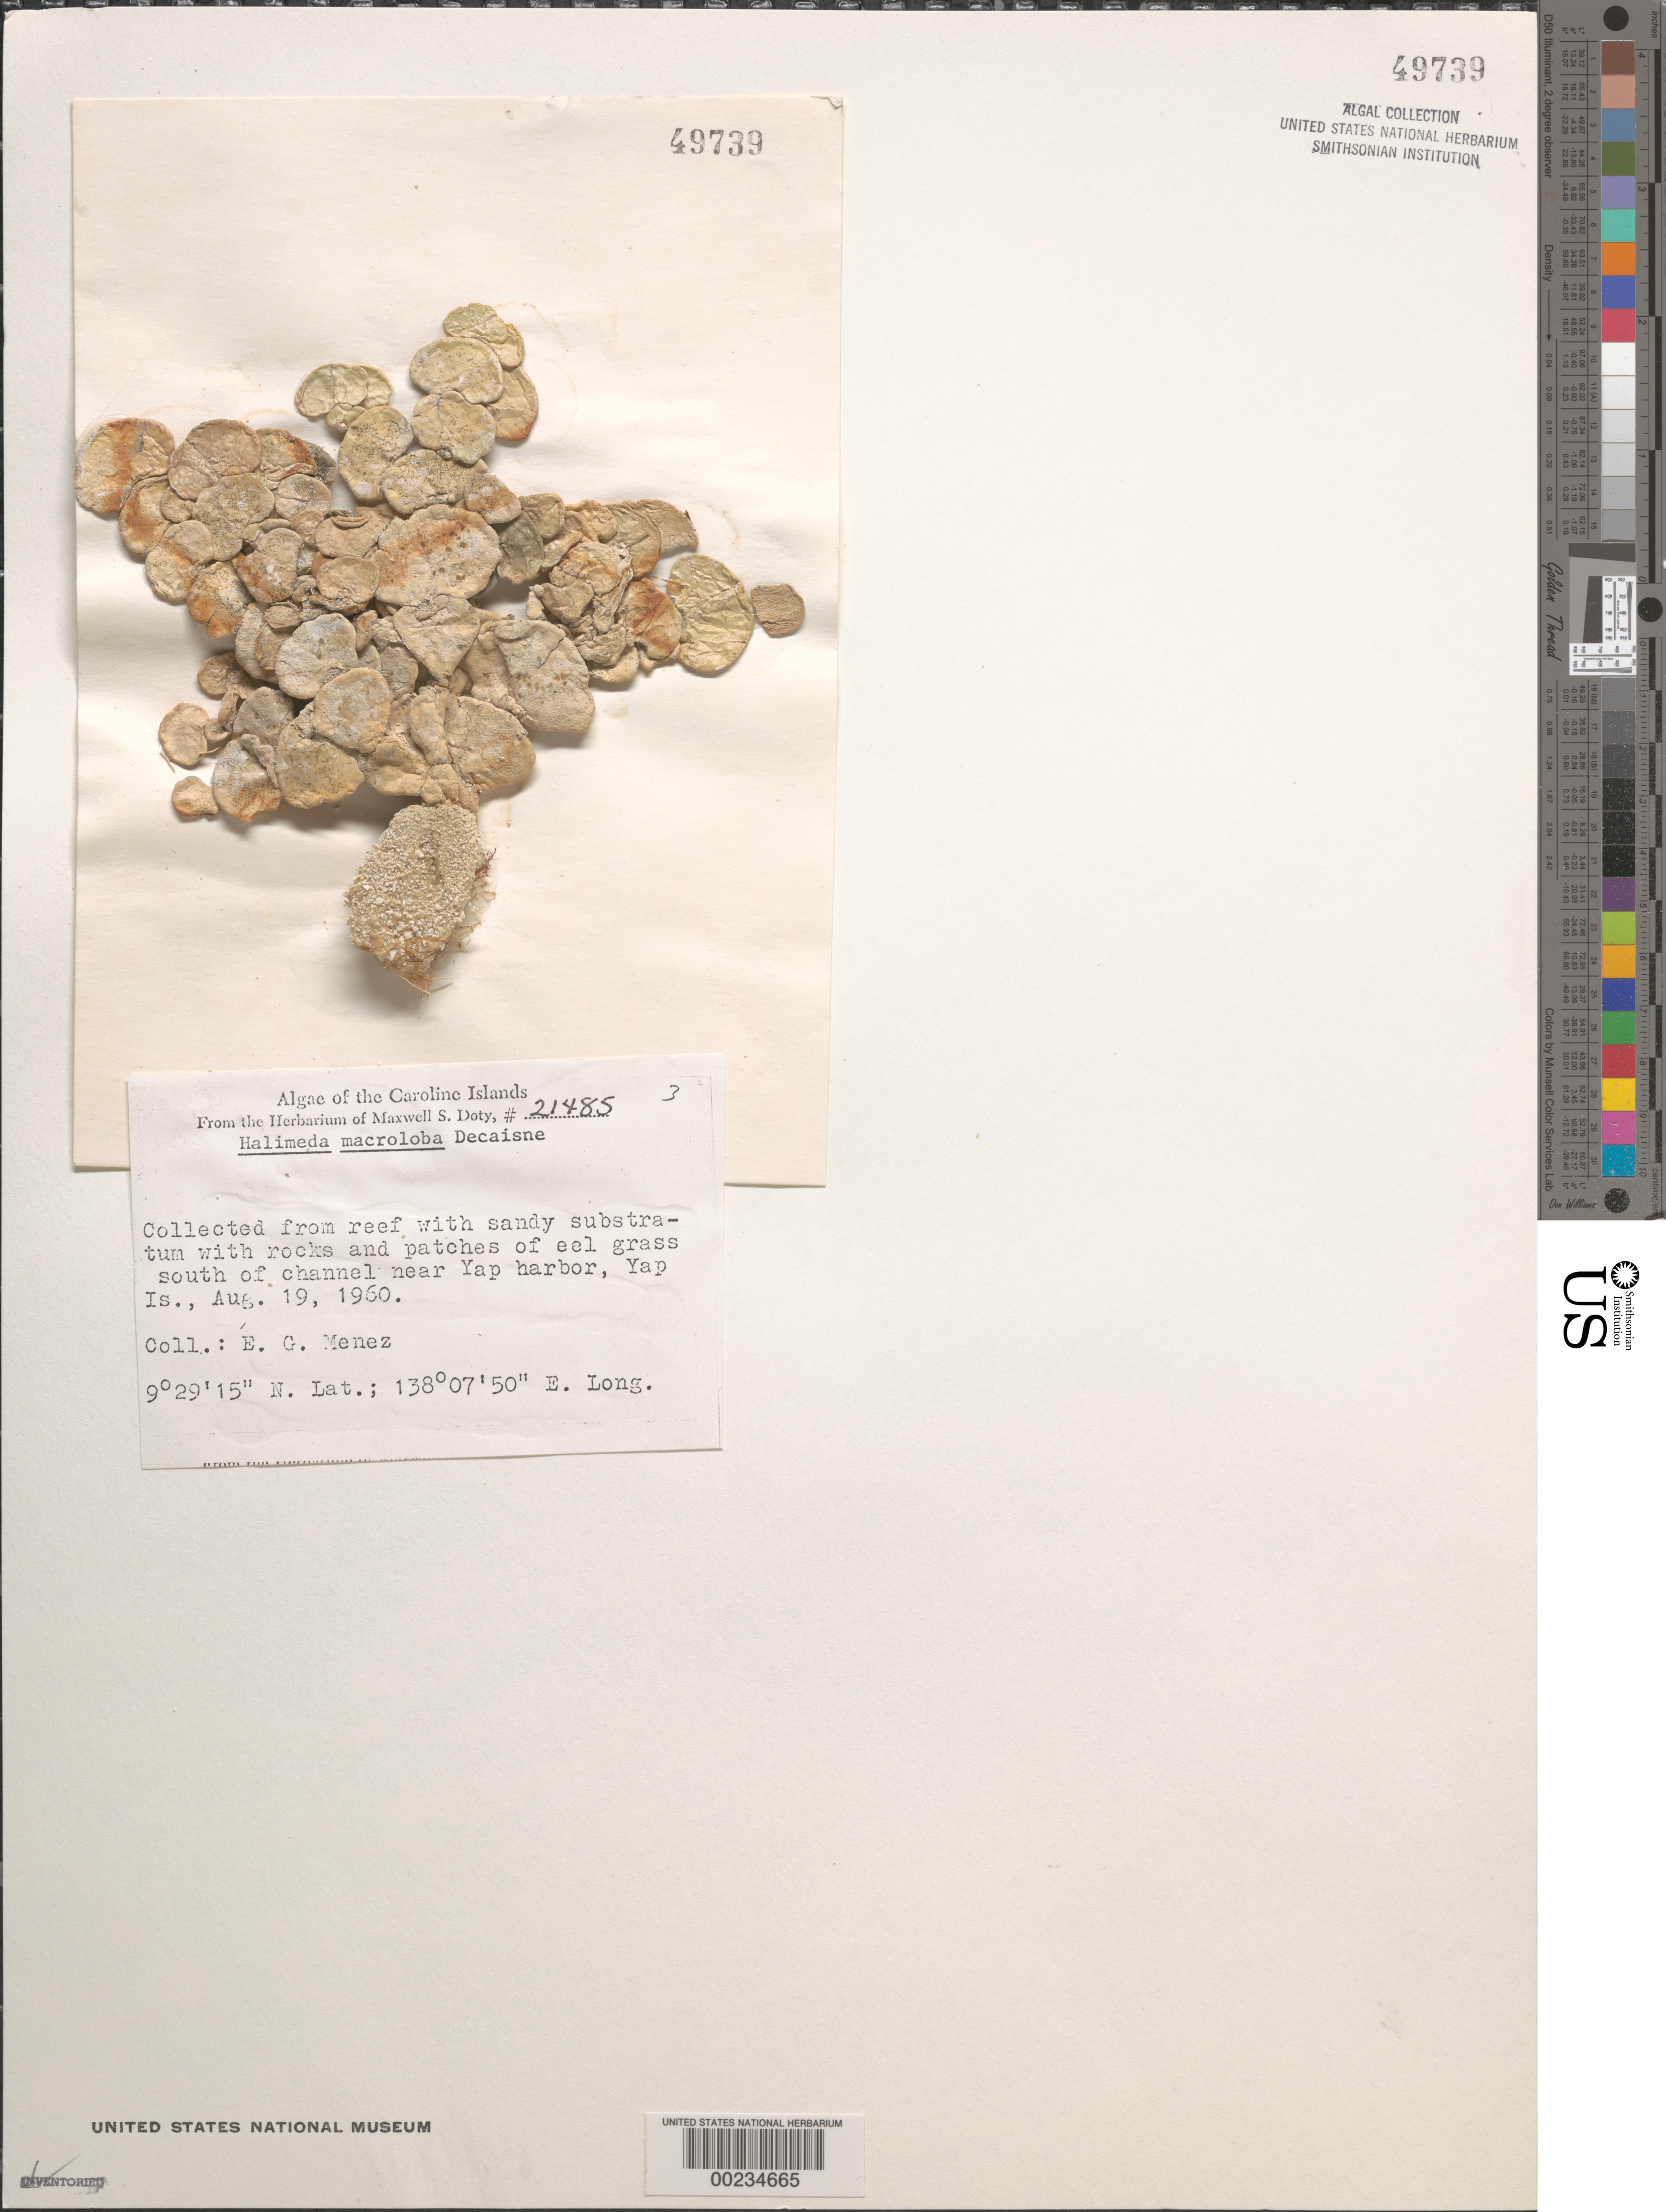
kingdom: Plantae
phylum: Chlorophyta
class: Ulvophyceae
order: Bryopsidales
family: Halimedaceae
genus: Halimeda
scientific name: Halimeda macroloba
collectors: Meñez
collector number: MSD 21485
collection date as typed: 19 Aug 1960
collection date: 1960-08-19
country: Micronesia, Federated States of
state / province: Yap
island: Yap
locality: Yap Harbor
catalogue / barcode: US 49739